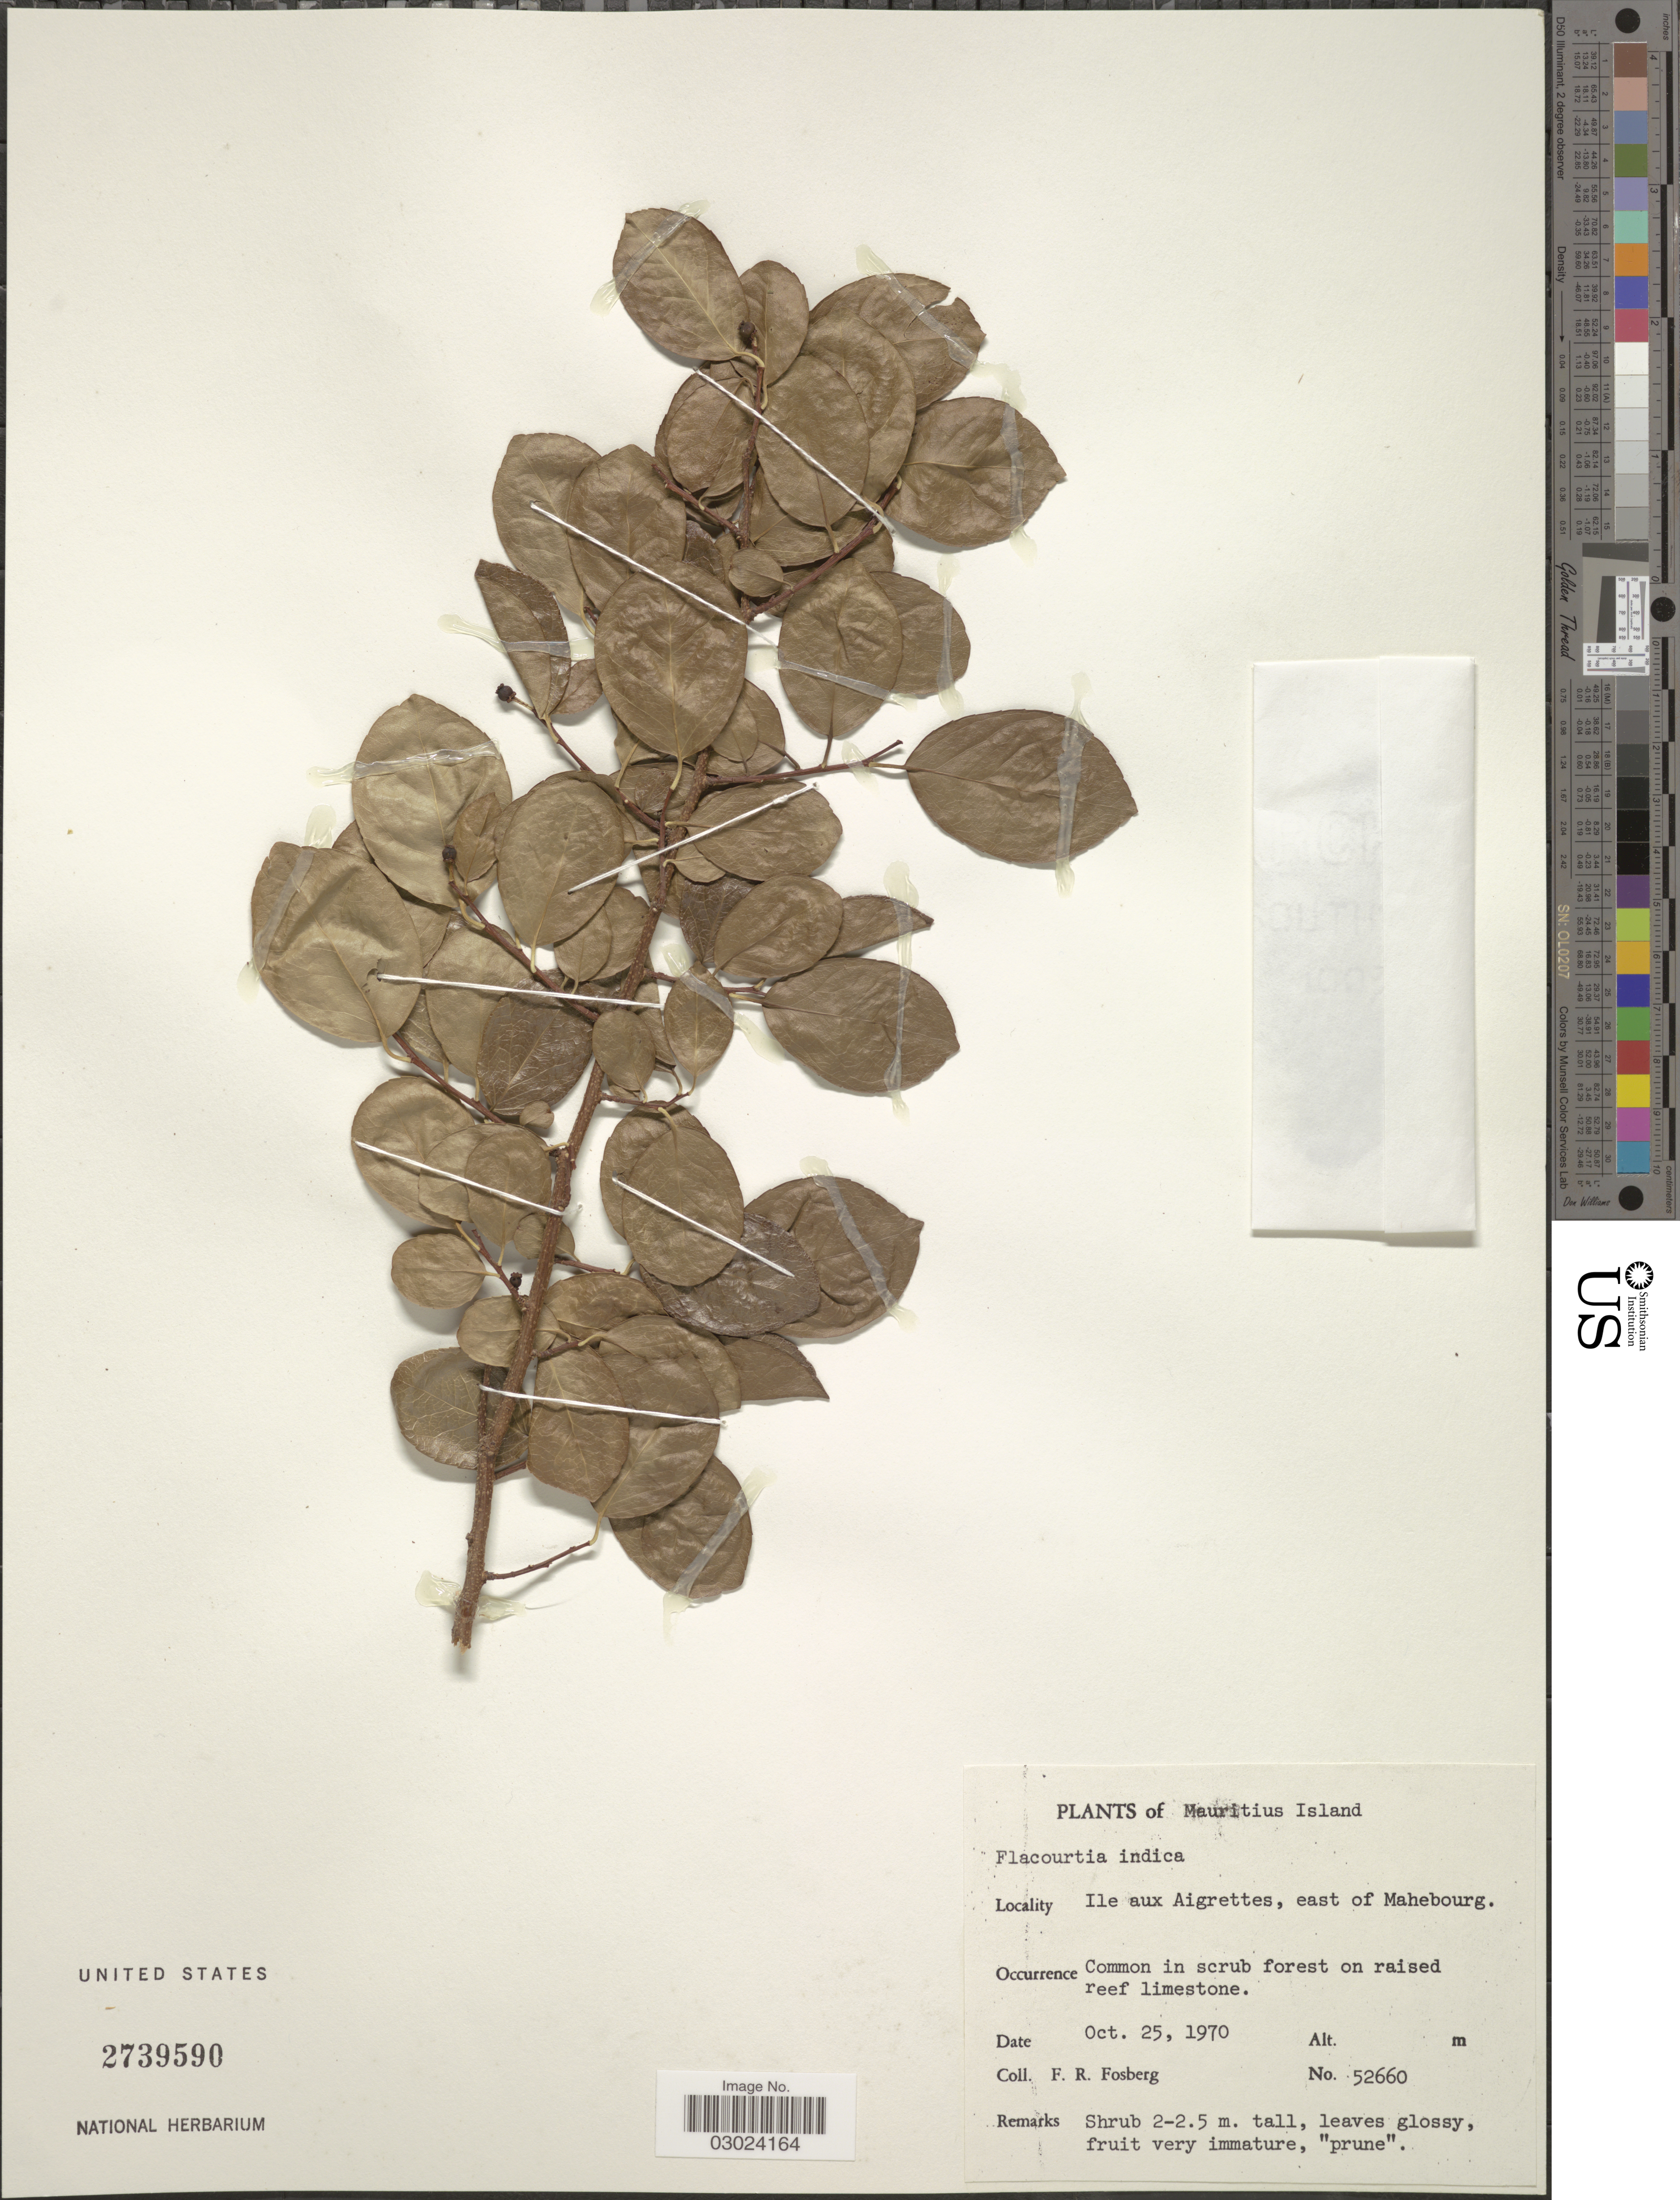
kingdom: Plantae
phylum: Tracheophyta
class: Magnoliopsida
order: Malpighiales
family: Salicaceae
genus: Flacourtia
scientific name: Flacourtia indica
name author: (Burm. f.) Merr.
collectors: F. R. Fosberg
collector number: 52660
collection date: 1970-10-25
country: Mauritius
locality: Mauritius Island. Ile aux Aigrettes, east of Mahebourg.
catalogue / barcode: US 2739590